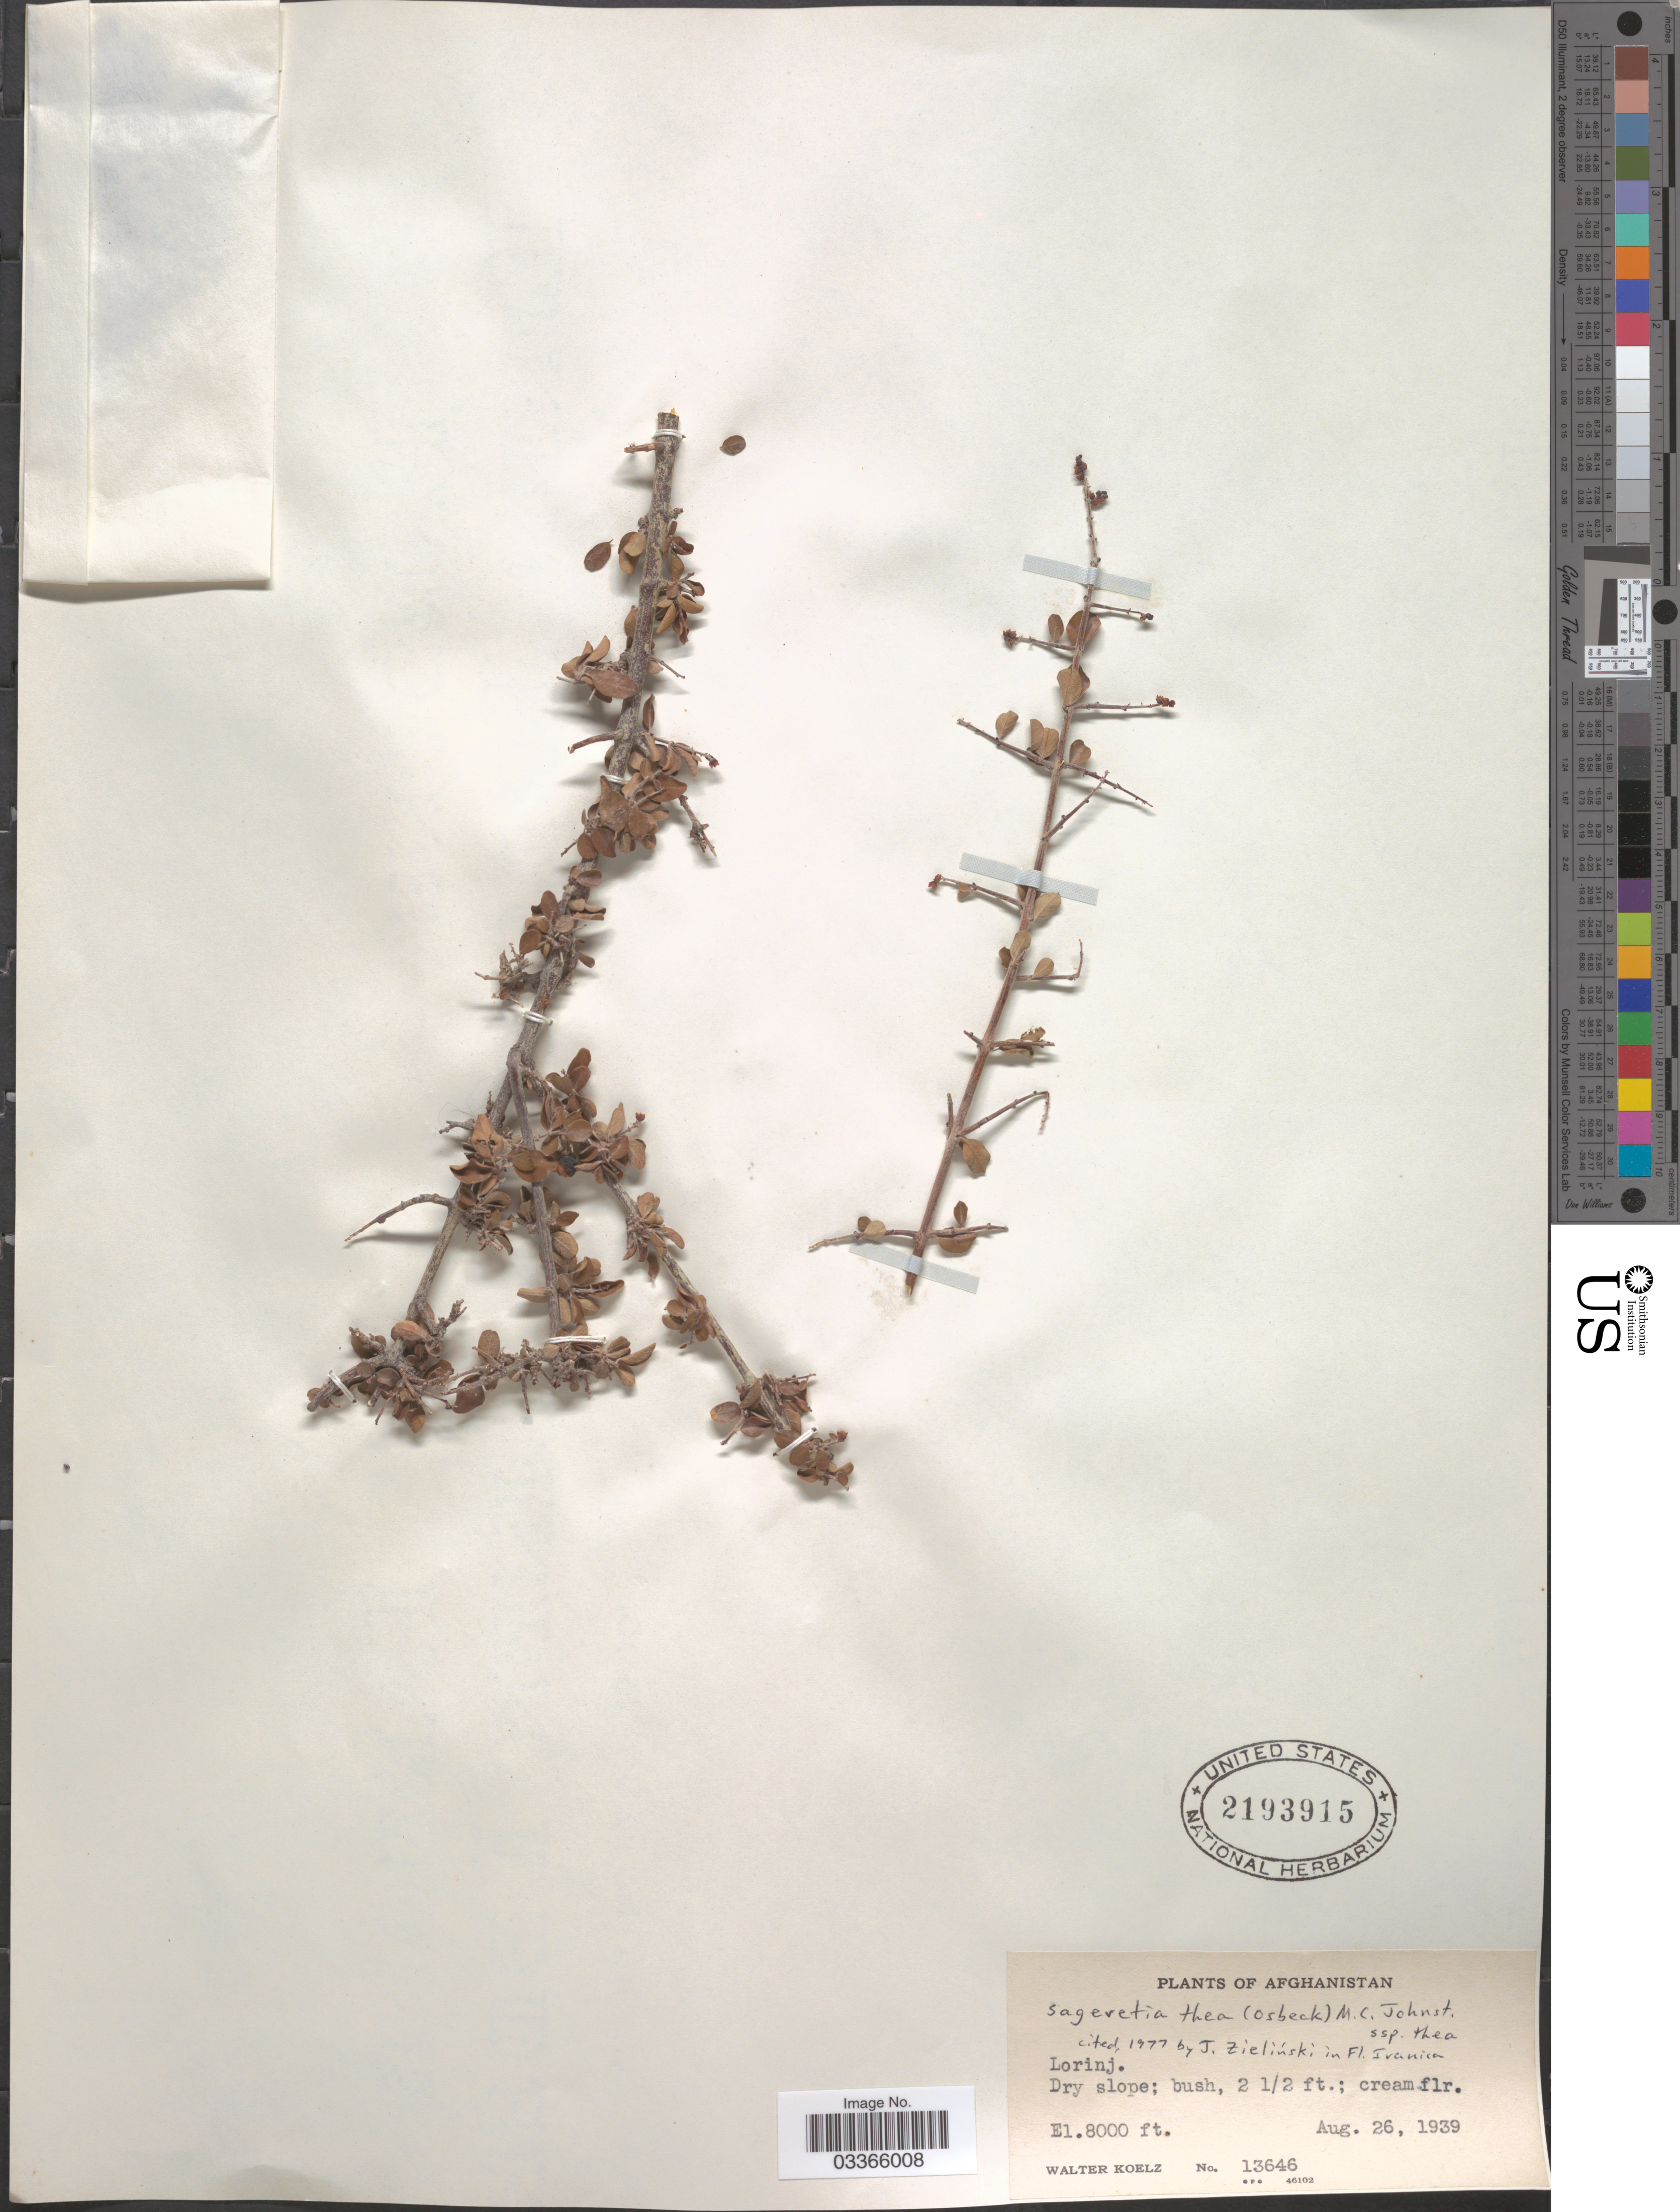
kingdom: Plantae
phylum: Tracheophyta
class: Magnoliopsida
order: Rosales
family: Rhamnaceae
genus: Sageretia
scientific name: Sageretia thea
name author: (Osbeck) M.C. Johnst.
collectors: W. N. Koelz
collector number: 13646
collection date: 1939-08-26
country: Afghanistan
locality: Lorinj.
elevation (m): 2438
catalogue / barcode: US 2193915